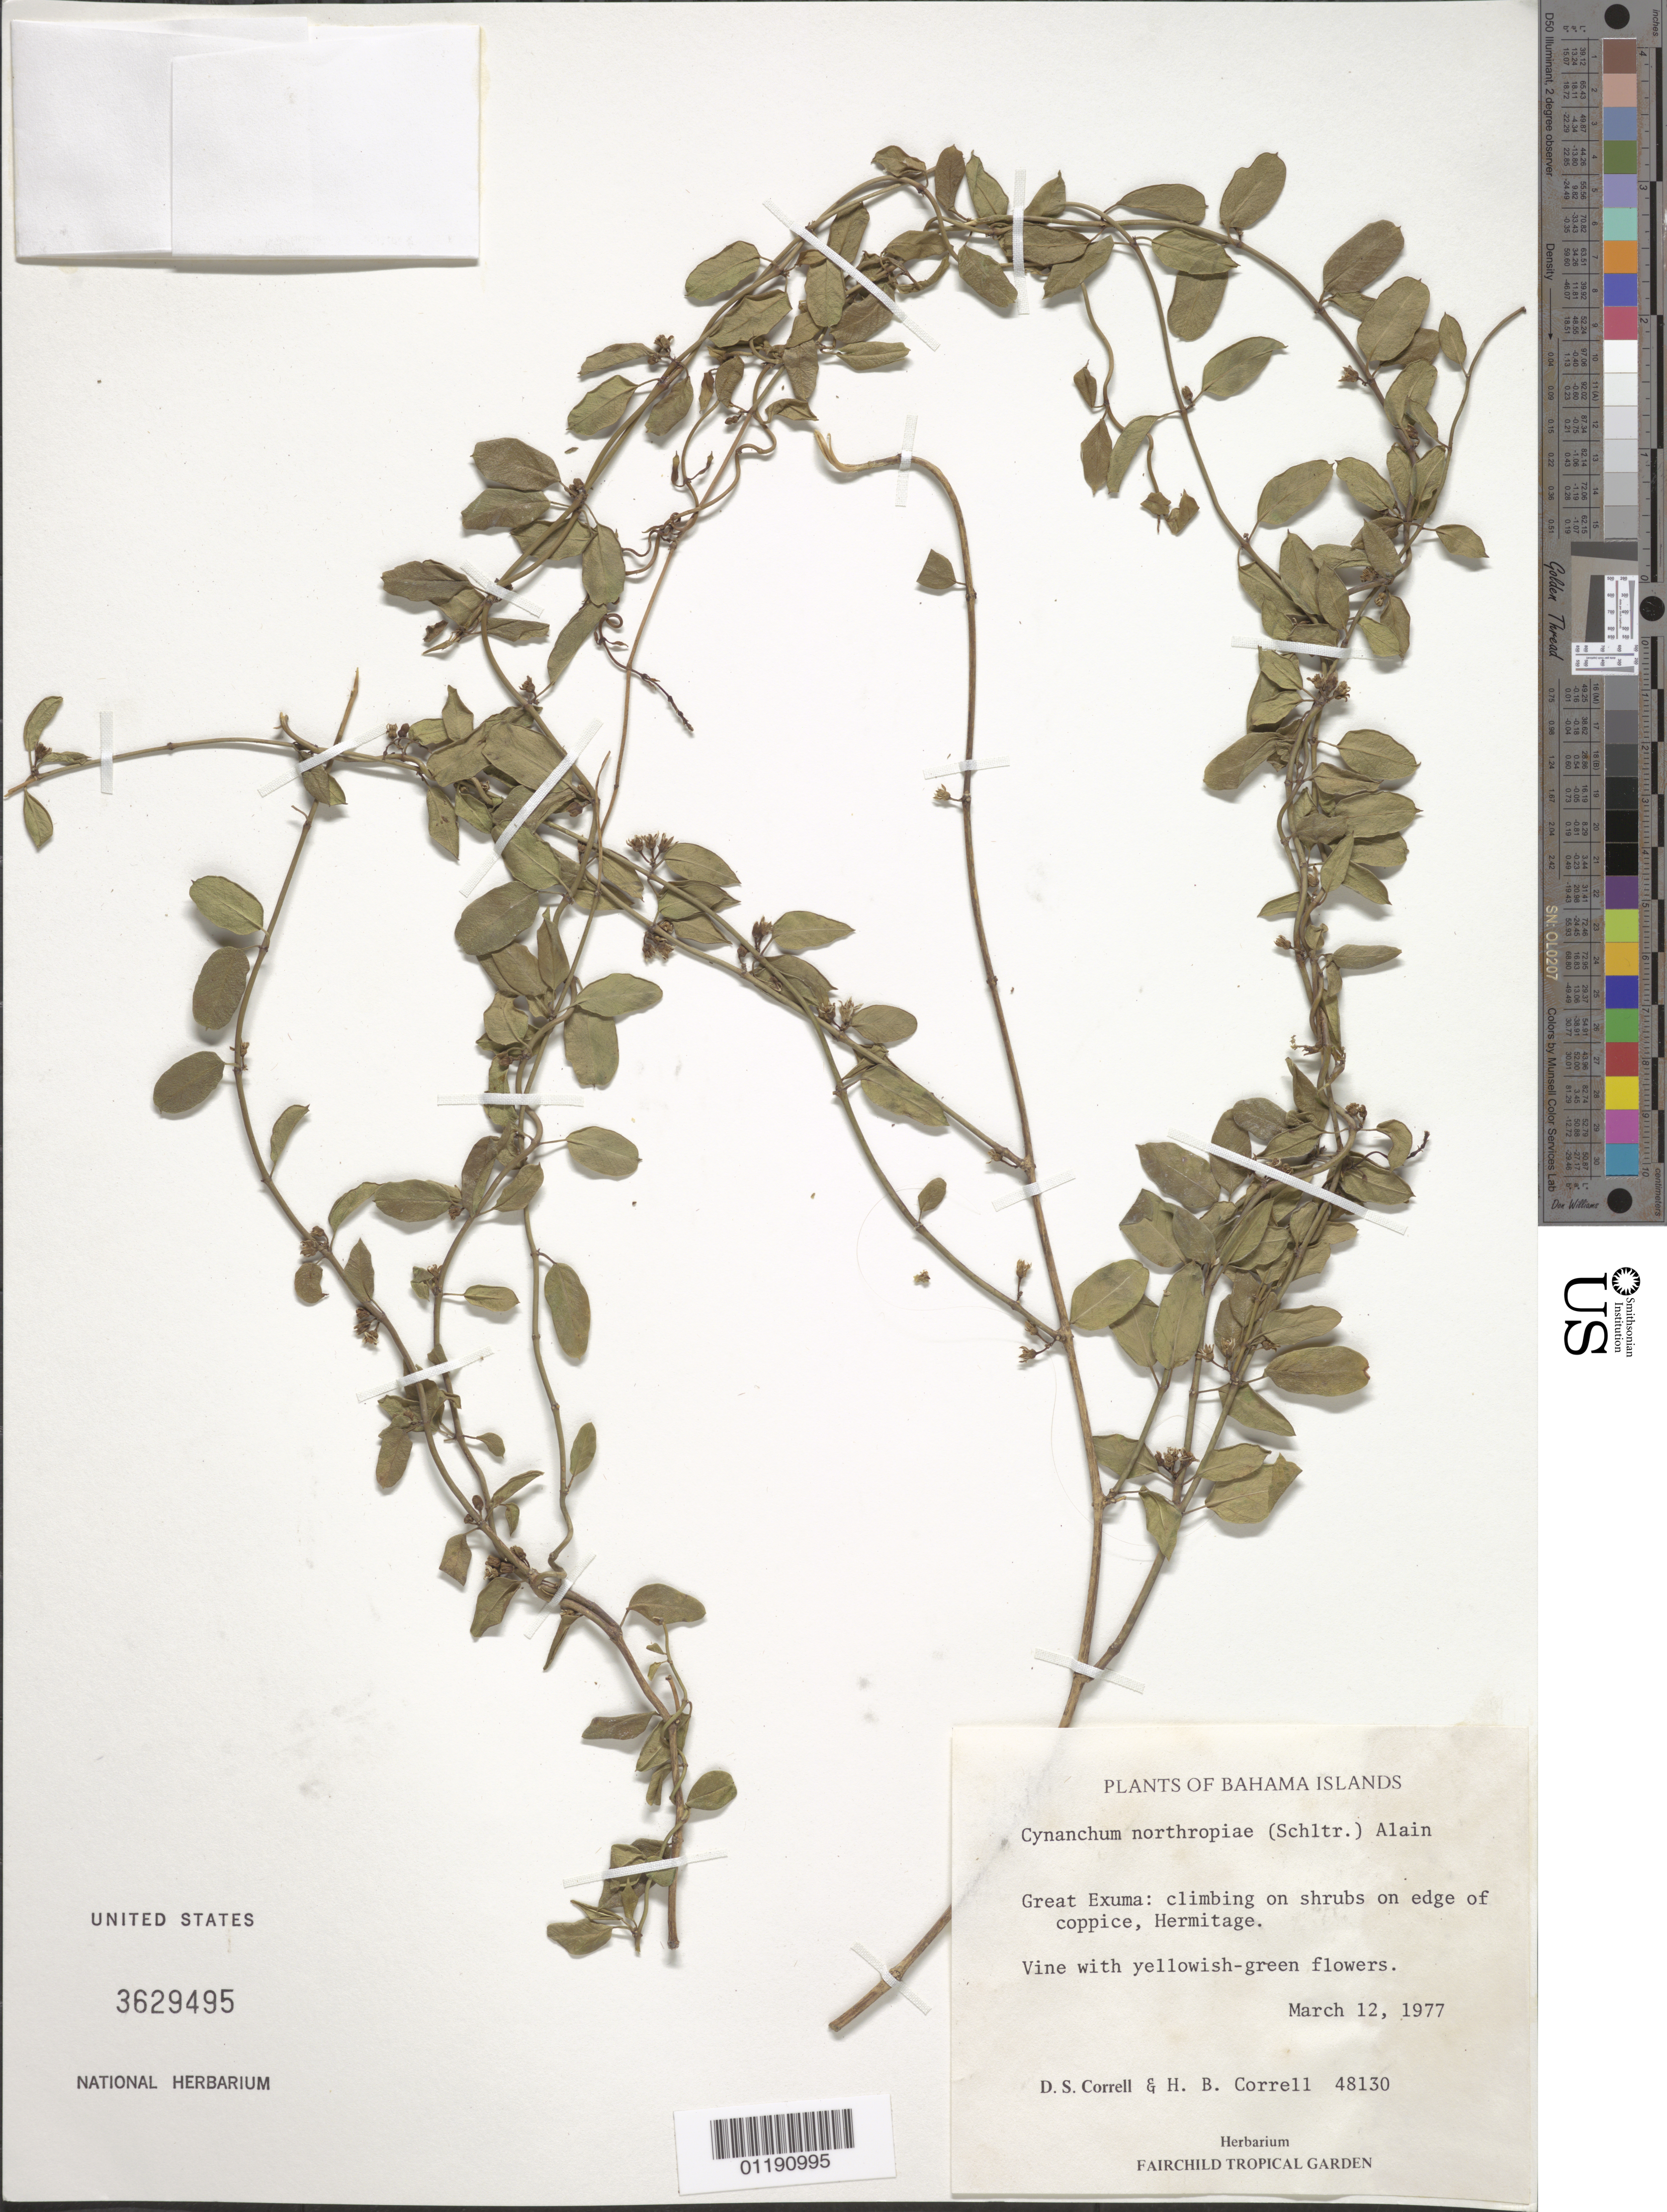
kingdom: Plantae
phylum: Tracheophyta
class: Magnoliopsida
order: Gentianales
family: Apocynaceae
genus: Cynanchum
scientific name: Cynanchum northropiae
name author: (Schltdl.) Alain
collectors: D. S. Correll & H. Correll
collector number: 48130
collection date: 1977-03-12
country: Bahamas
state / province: Great Exuma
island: Great Exuma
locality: Great Exuma: on edge of coppice, Hermitage.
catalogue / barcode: US 3629495